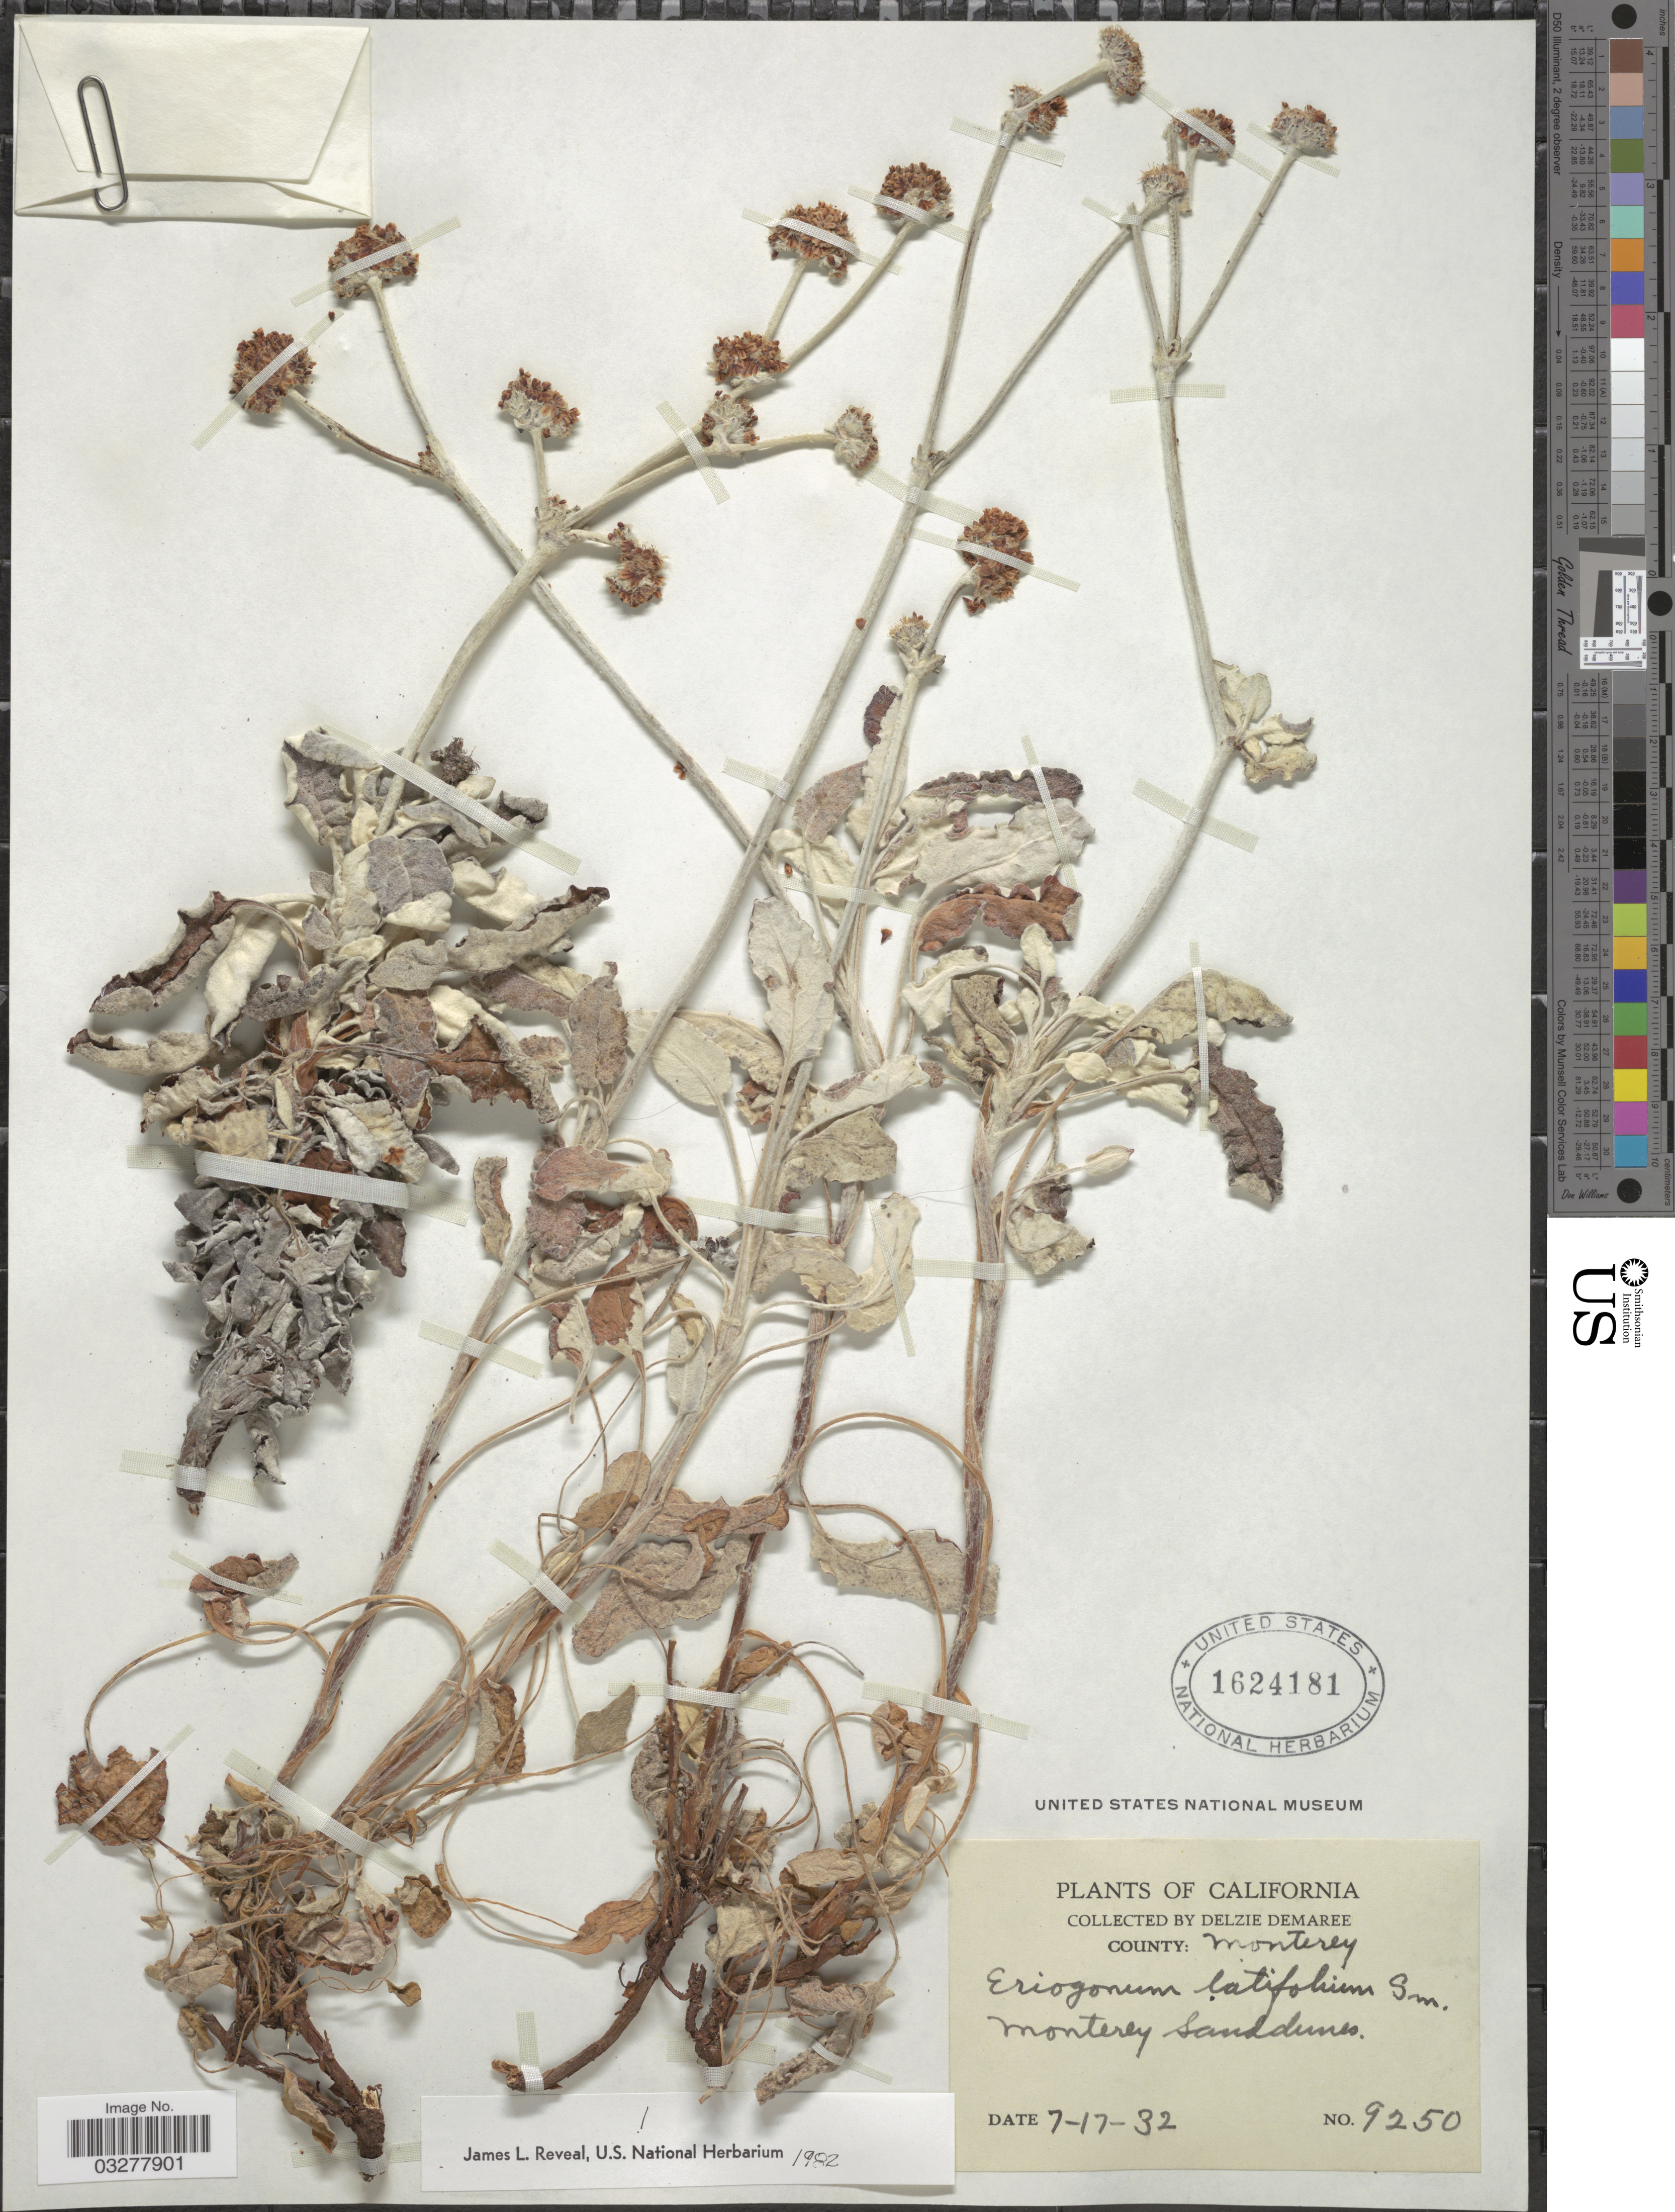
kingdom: Plantae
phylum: Tracheophyta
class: Magnoliopsida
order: Caryophyllales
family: Polygonaceae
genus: Eriogonum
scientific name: Eriogonum latifolium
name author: Sm.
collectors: D. Demaree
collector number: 9250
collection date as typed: Transcribed d/m/y: 17/7/32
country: United States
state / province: California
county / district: Monterey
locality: County: Monterey. Monterey sanddunes.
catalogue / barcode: US 1624181